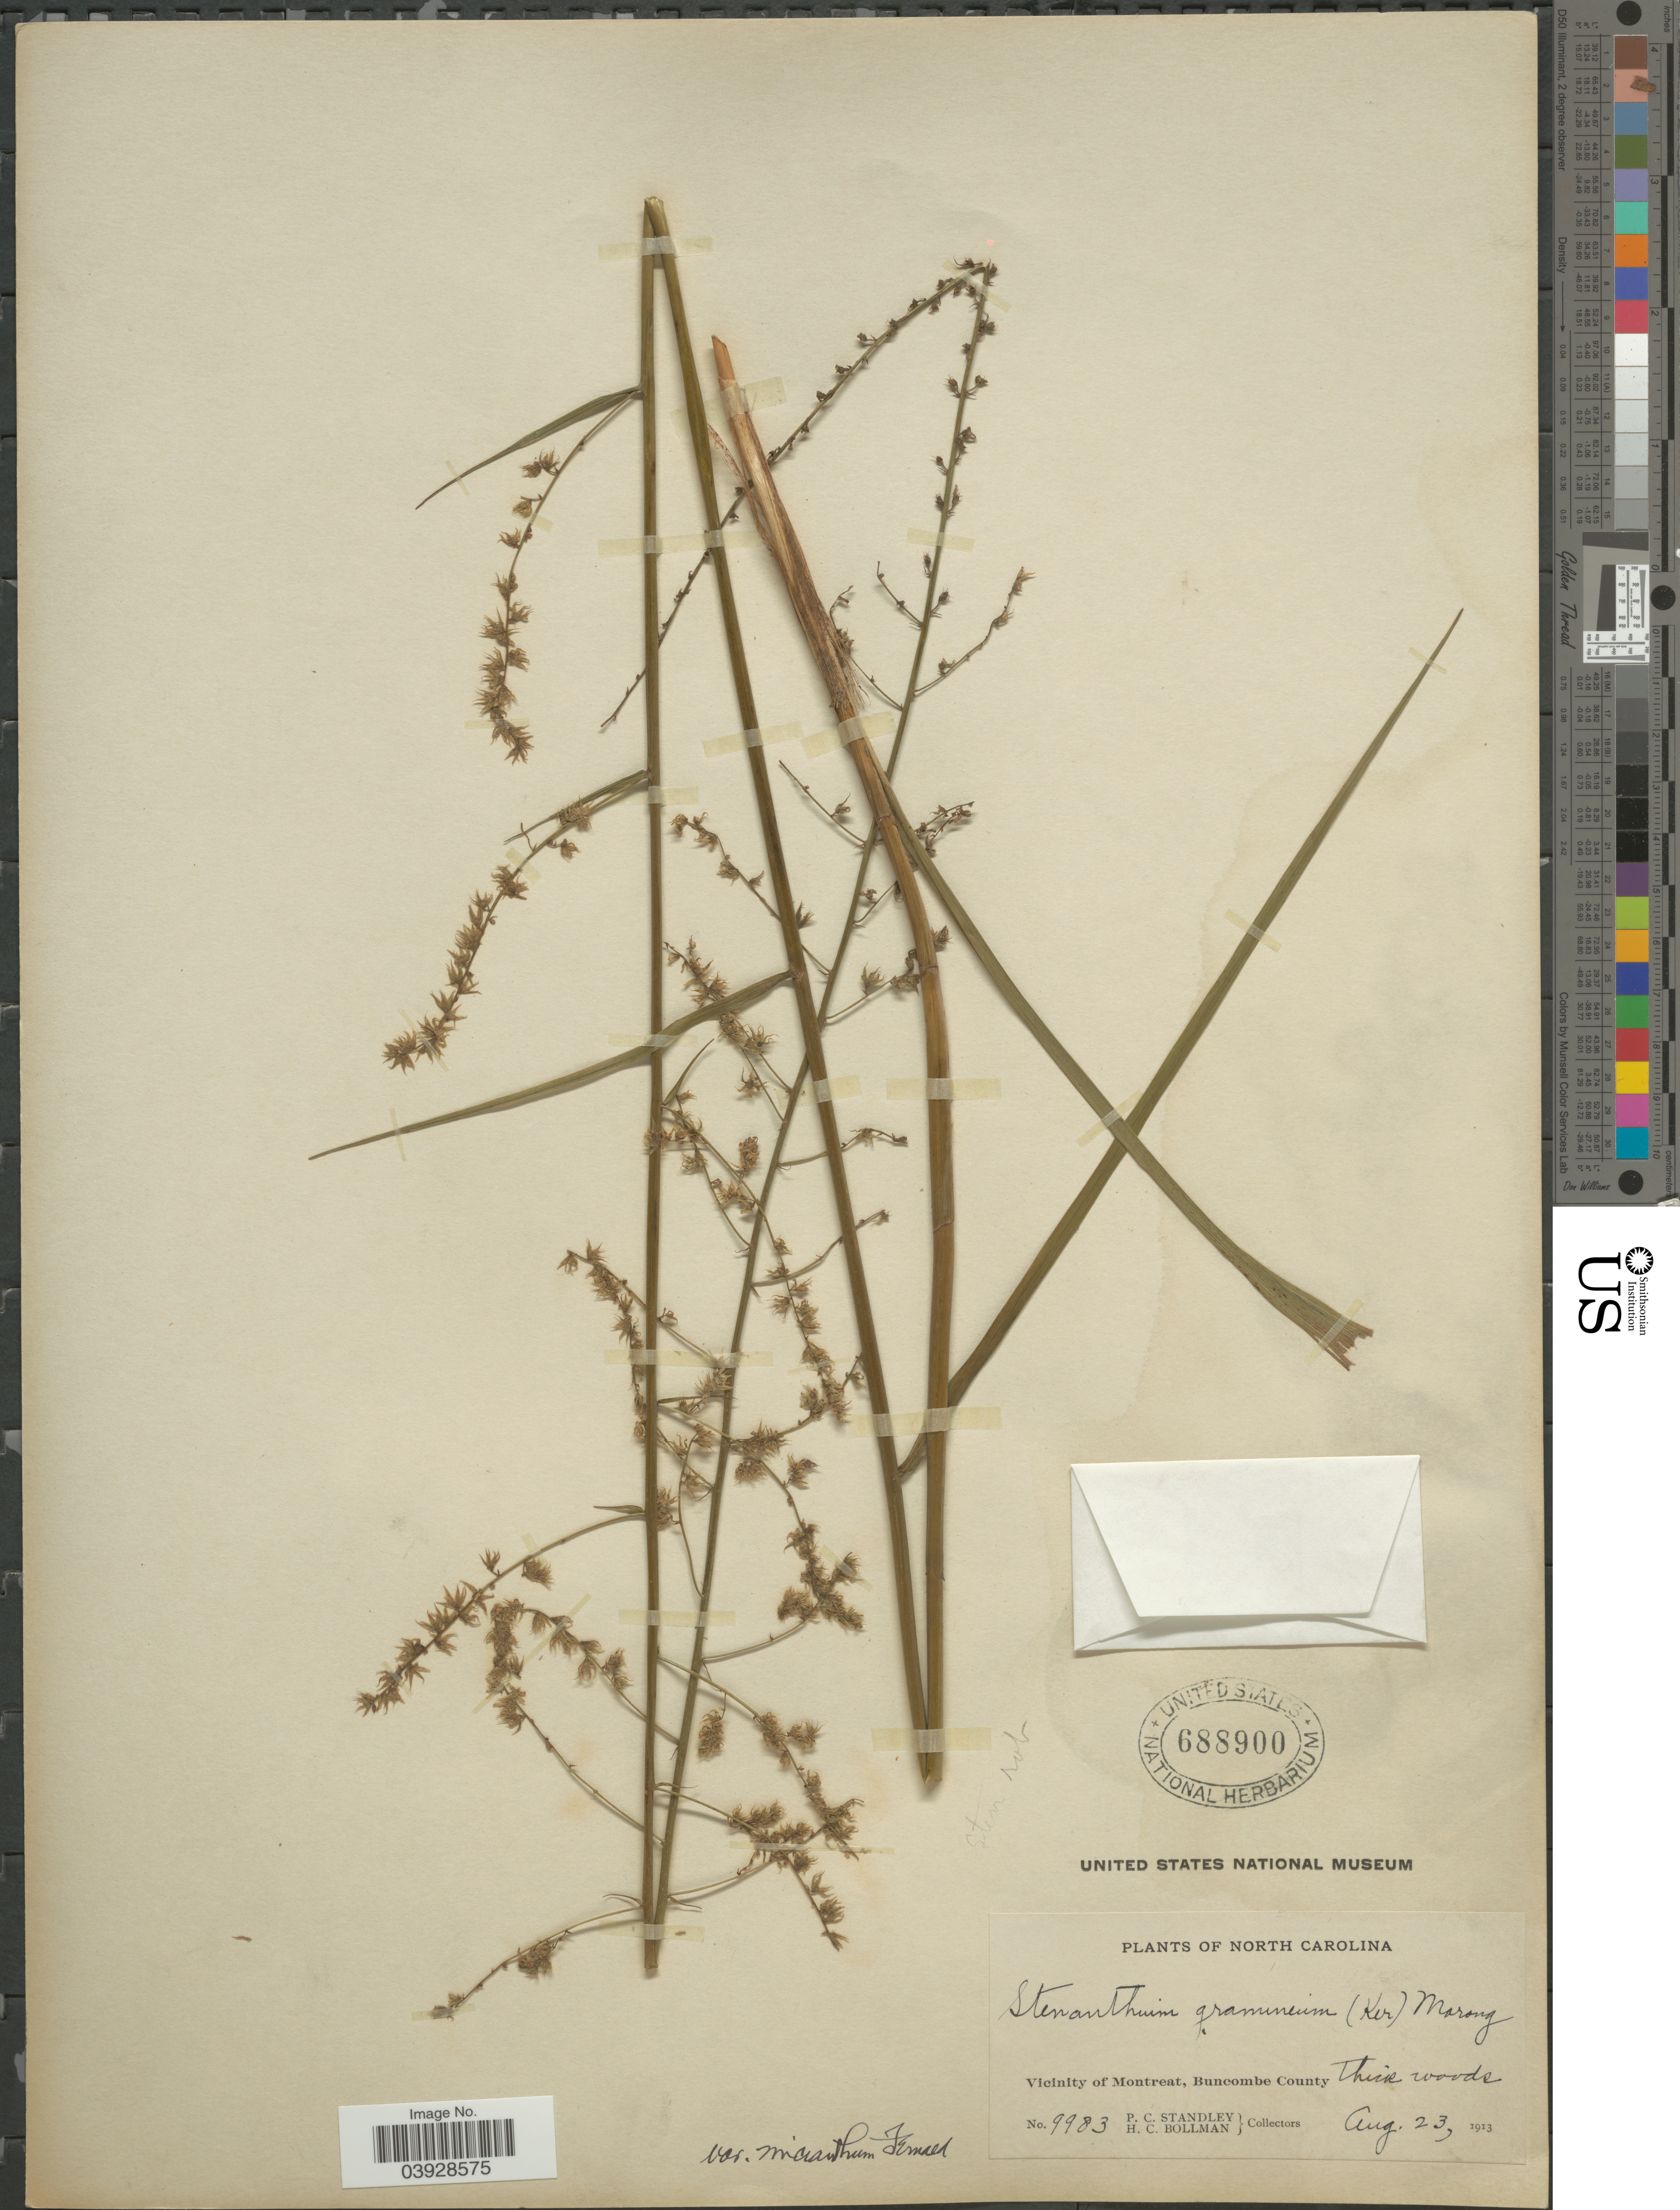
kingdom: Plantae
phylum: Tracheophyta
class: Liliopsida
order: Liliales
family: Melanthiaceae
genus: Stenanthium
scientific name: Stenanthium gramineum var. micranthum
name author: Fernald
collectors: P. C. Standley & H. C. Bollman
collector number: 9983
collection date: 1913-08-23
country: United States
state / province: North Carolina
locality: Vicinity of Montreat, Buncombe County.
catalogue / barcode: US 688900